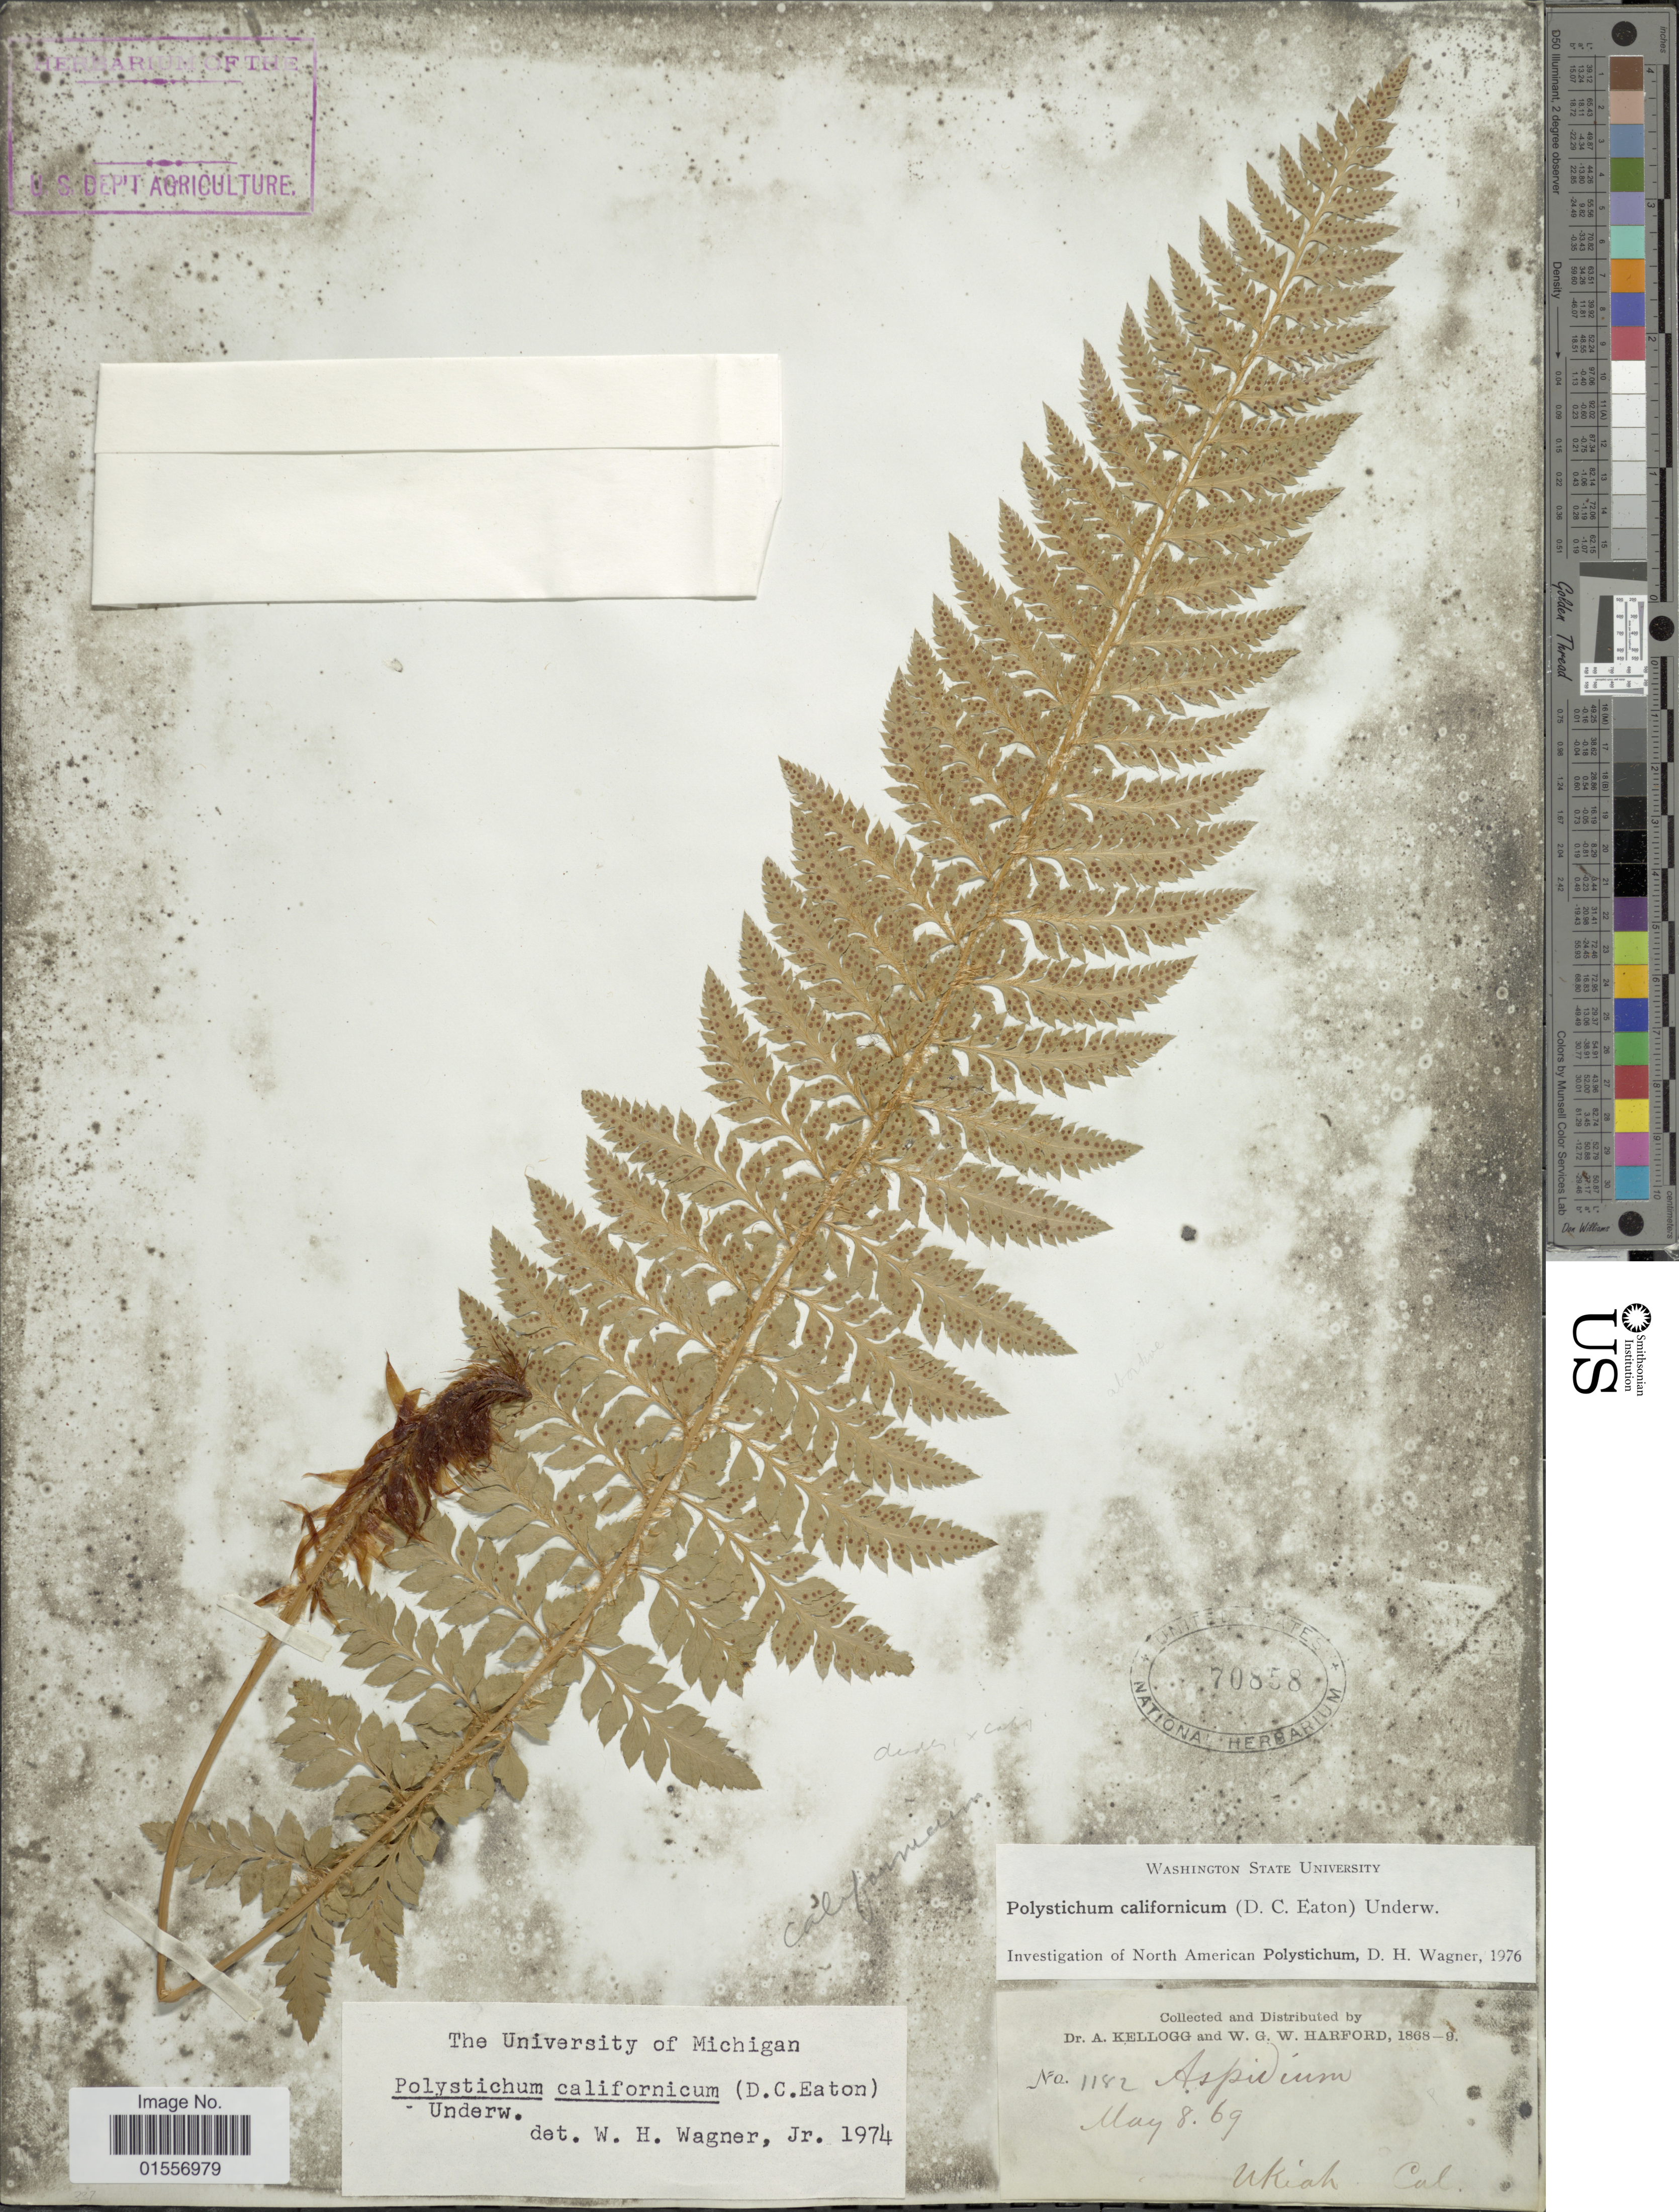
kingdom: Plantae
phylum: Tracheophyta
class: Polypodiopsida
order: Polypodiales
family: Dryopteridaceae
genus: Polystichum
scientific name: Polystichum californicum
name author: (D.C. Eaton) Diels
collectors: A. Kellogg & W. G. W. Harford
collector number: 1182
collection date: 1869-05-08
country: United States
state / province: California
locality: Ukiah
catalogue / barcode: US 70858